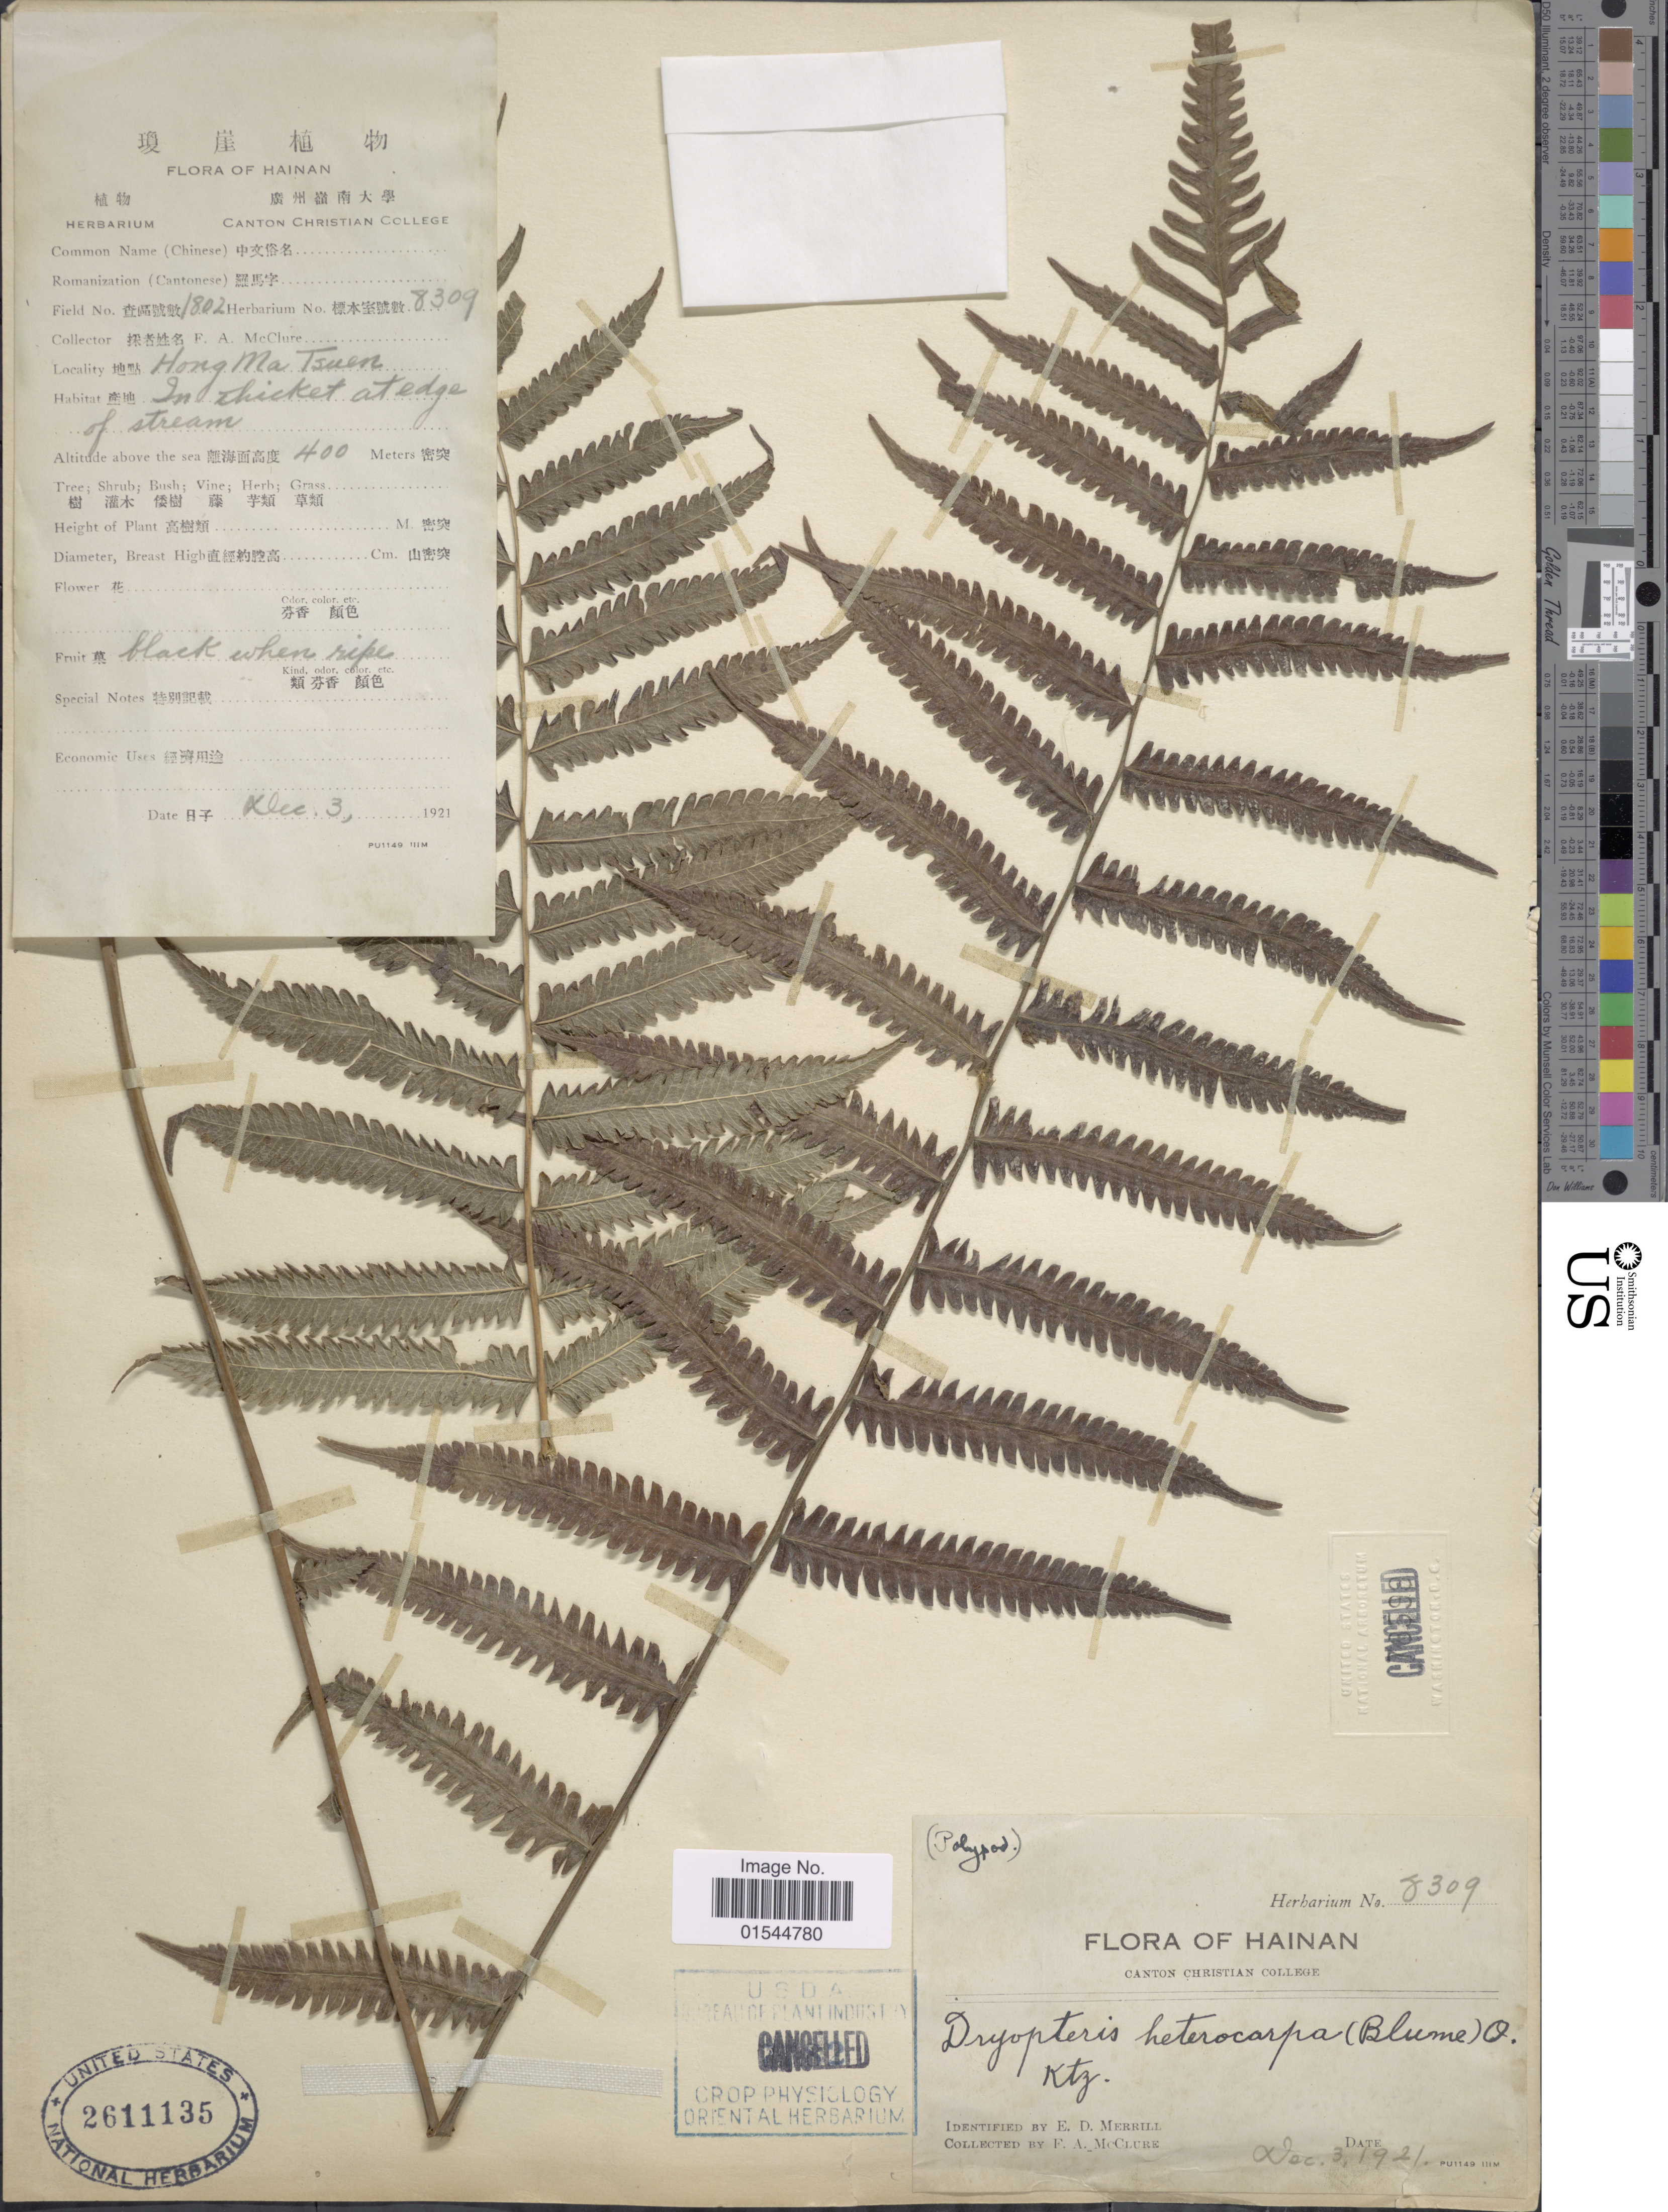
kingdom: Plantae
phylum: Tracheophyta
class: Polypodiopsida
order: Polypodiales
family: Thelypteridaceae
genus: Sphaerostephanos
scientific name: Sphaerostephanos heterocarpus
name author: (Blume) Holttum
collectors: F. A. McClure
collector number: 1802/8309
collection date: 1921-12-03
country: China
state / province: Hainan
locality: Hong Ma Tsuen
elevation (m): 400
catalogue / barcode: US 2611135